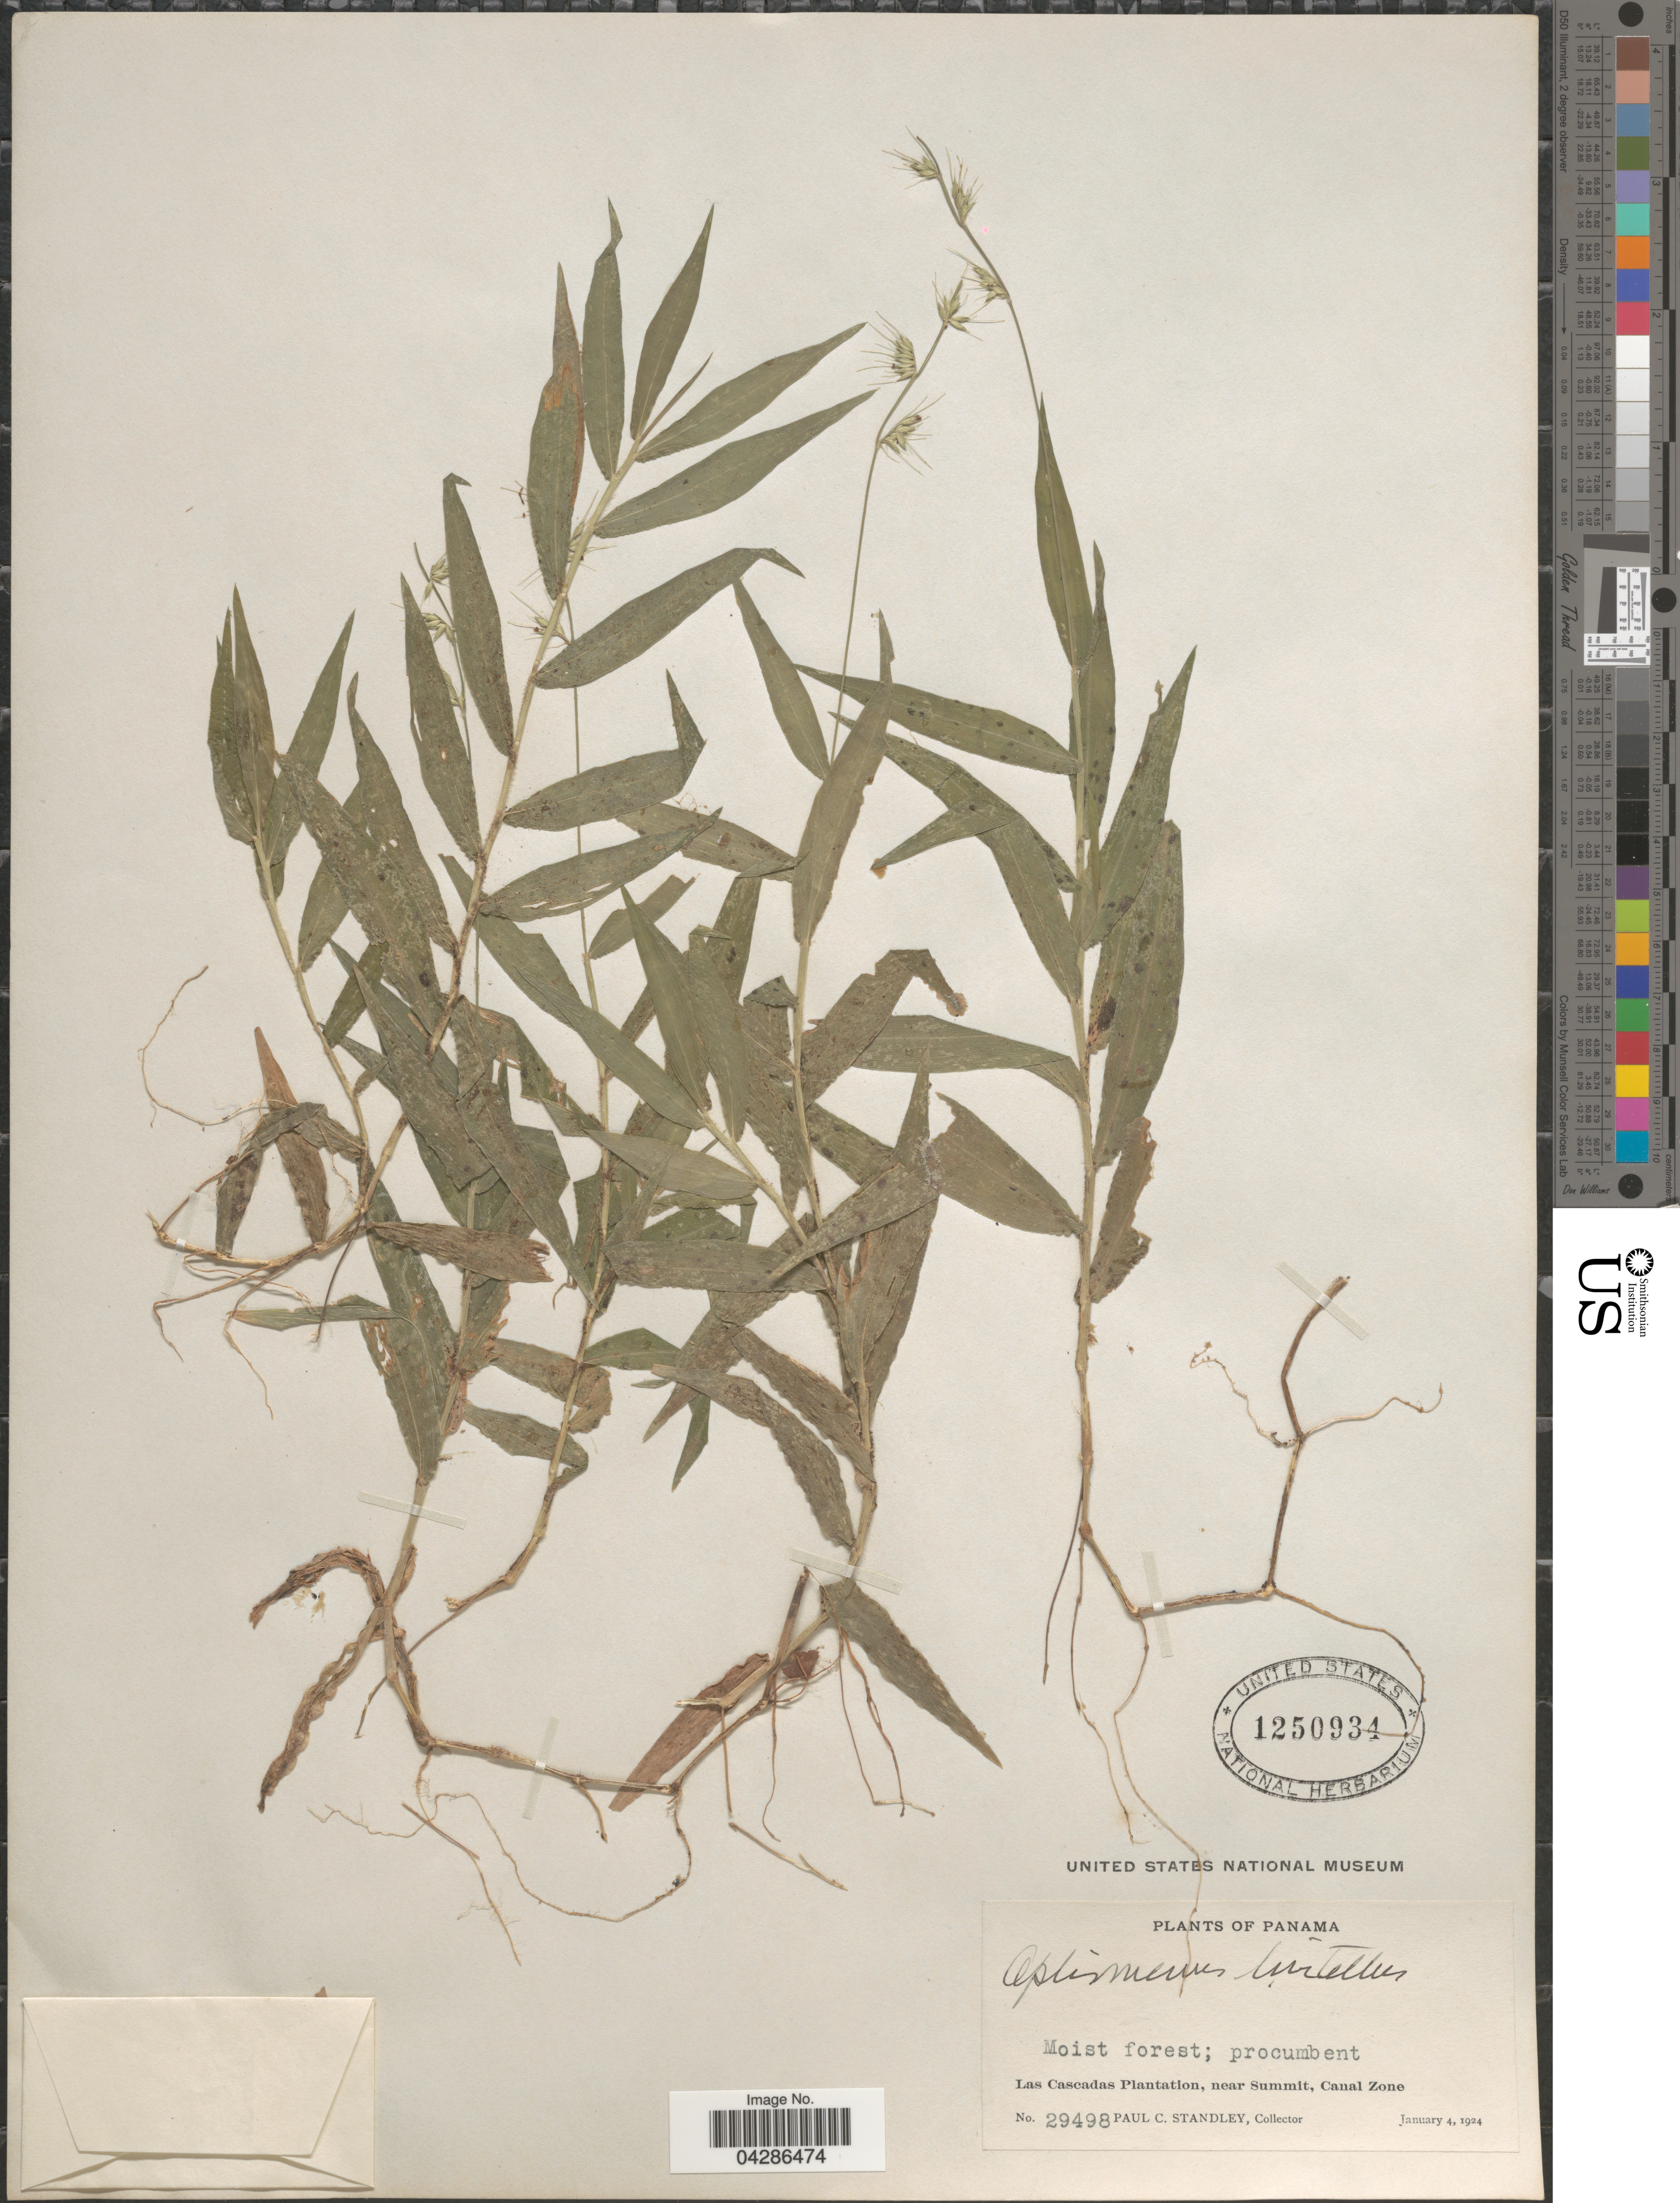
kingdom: Plantae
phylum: Tracheophyta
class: Liliopsida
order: Poales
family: Poaceae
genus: Oplismenus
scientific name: Oplismenus hirtellus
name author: (L.) P. Beauv.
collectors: P. C. Standley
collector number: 29498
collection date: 1924-01-04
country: Panama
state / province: Colón / Panamá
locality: Las Cascadas Plantation, near Summit, Canal Zone.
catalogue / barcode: US 1250934